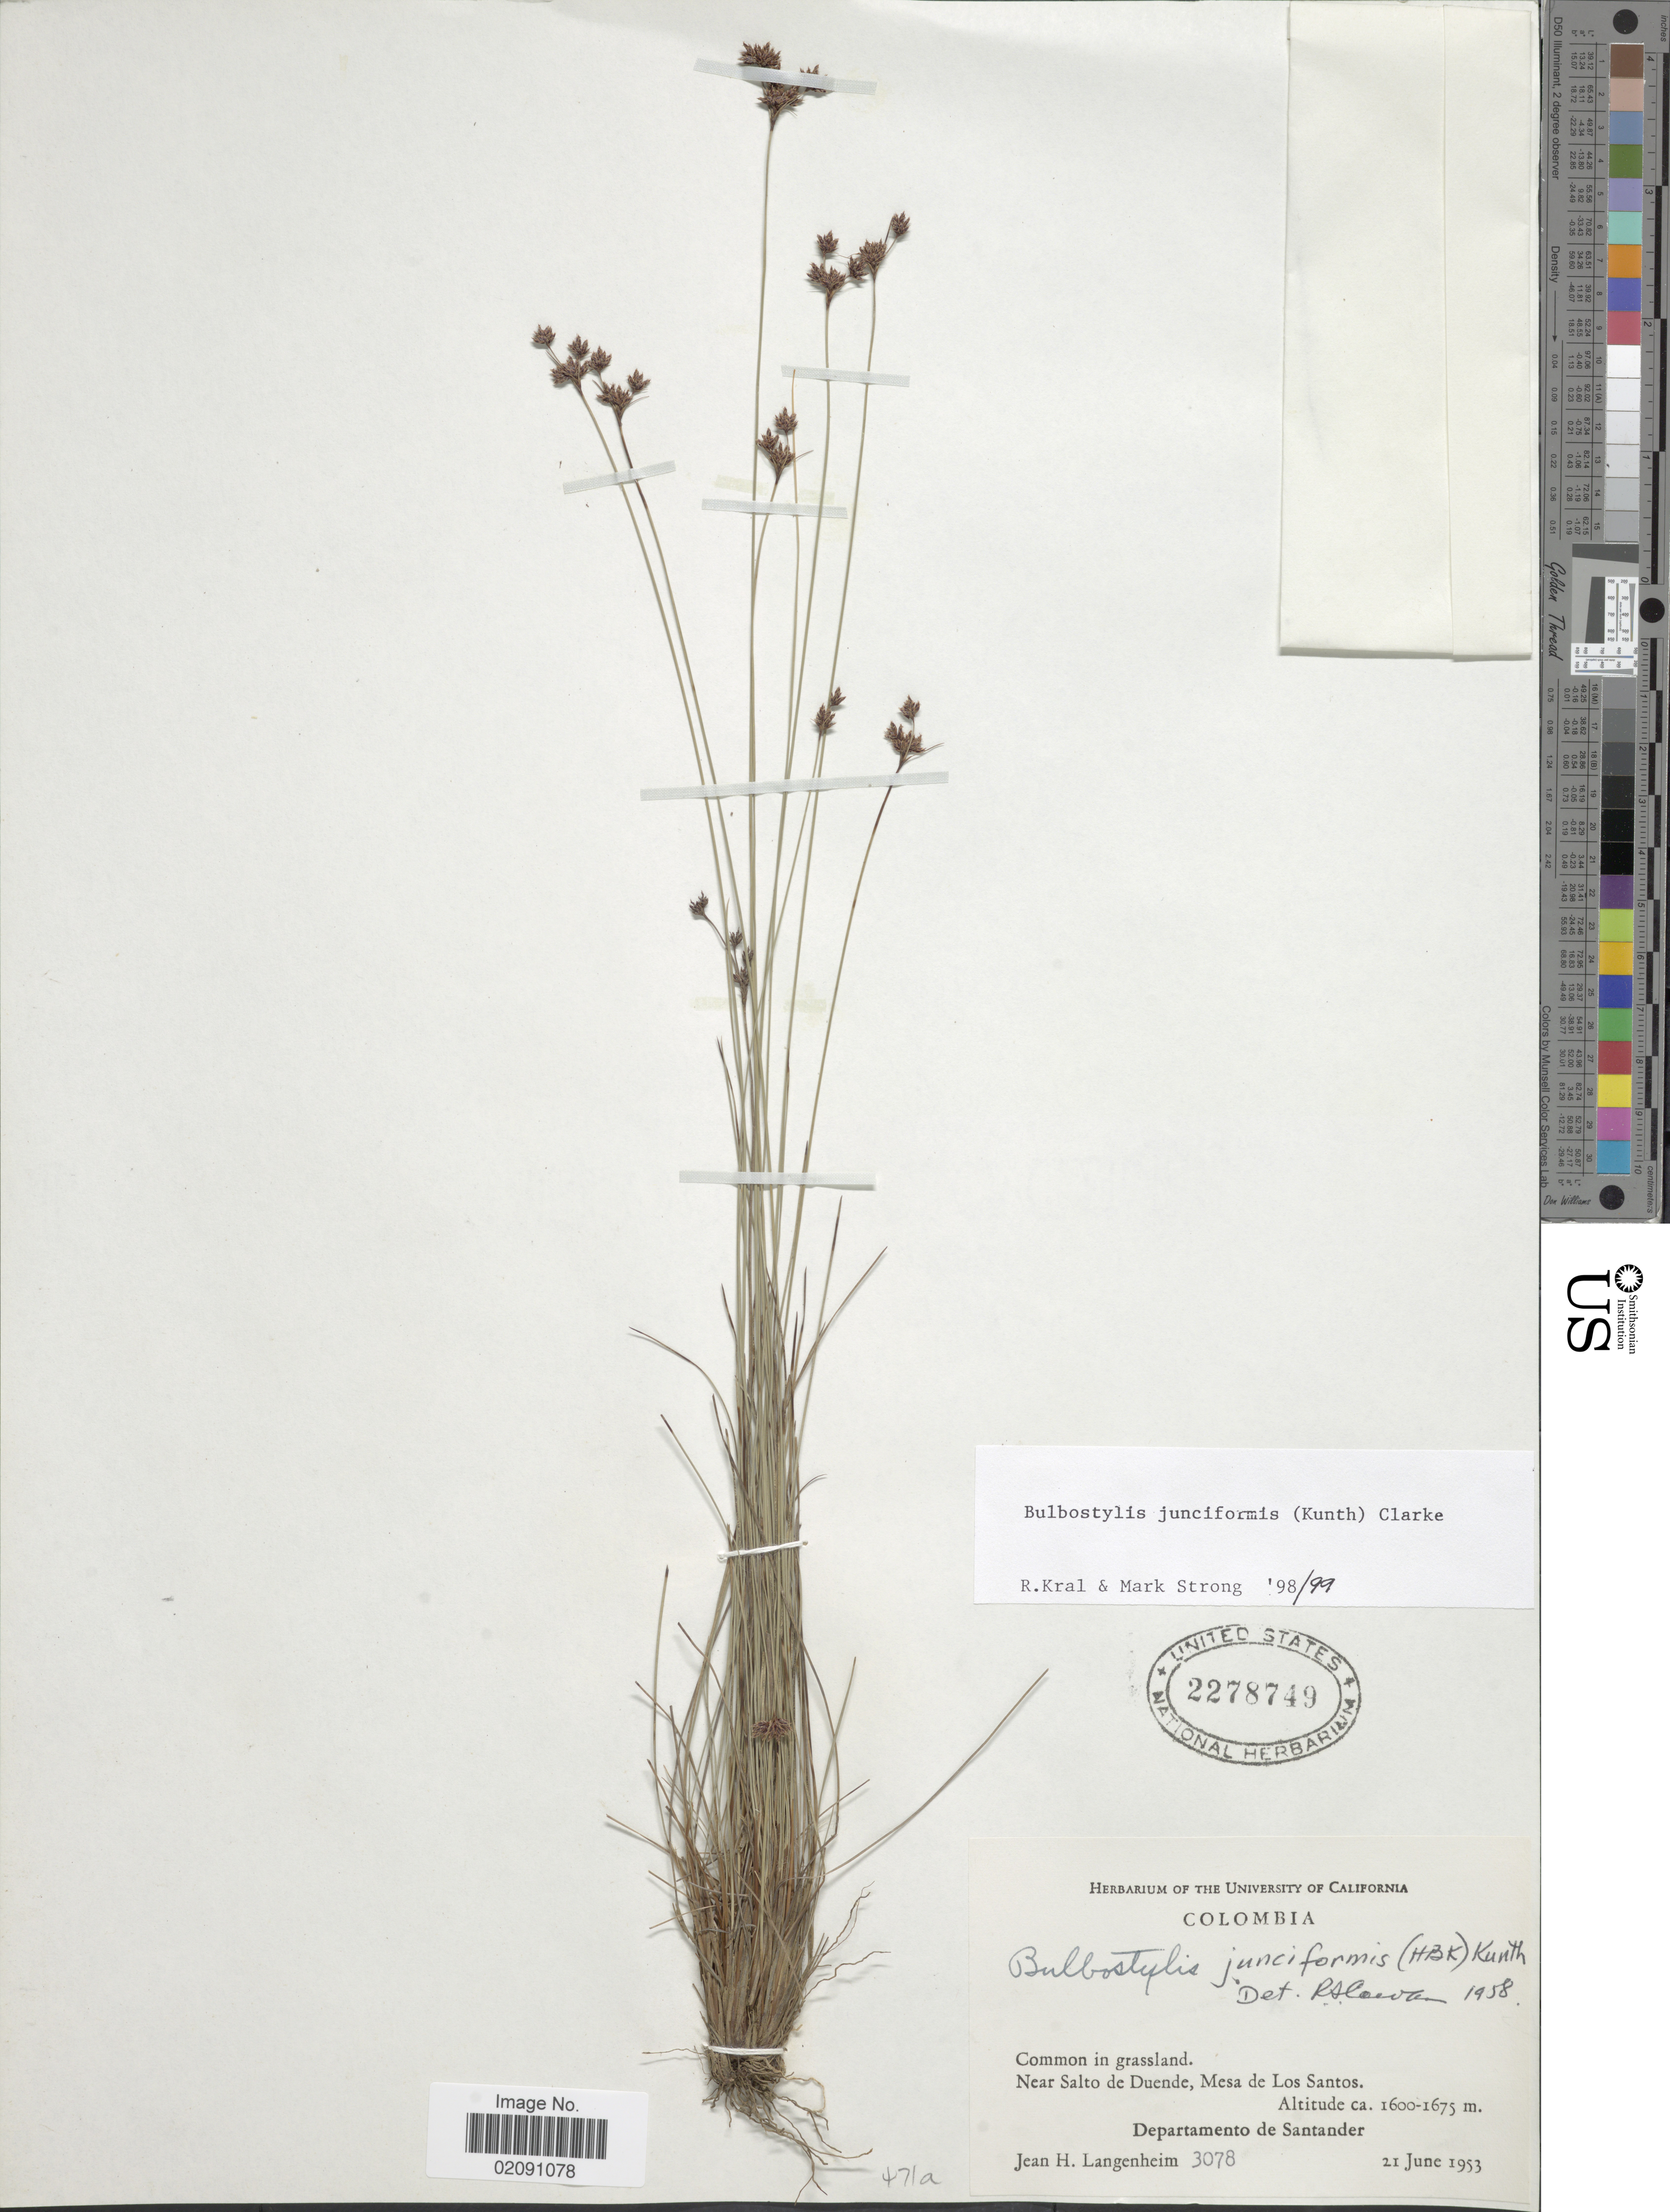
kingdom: Plantae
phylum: Tracheophyta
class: Liliopsida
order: Poales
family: Cyperaceae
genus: Bulbostylis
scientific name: Bulbostylis junciformis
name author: (Kunth) C.B. Clarke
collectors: J. H. Langenheim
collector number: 3078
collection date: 1953-06-21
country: Colombia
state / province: Santander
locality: In grassland, near Salto de Duende, Mesa de Los Santos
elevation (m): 1600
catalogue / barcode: US 2278749